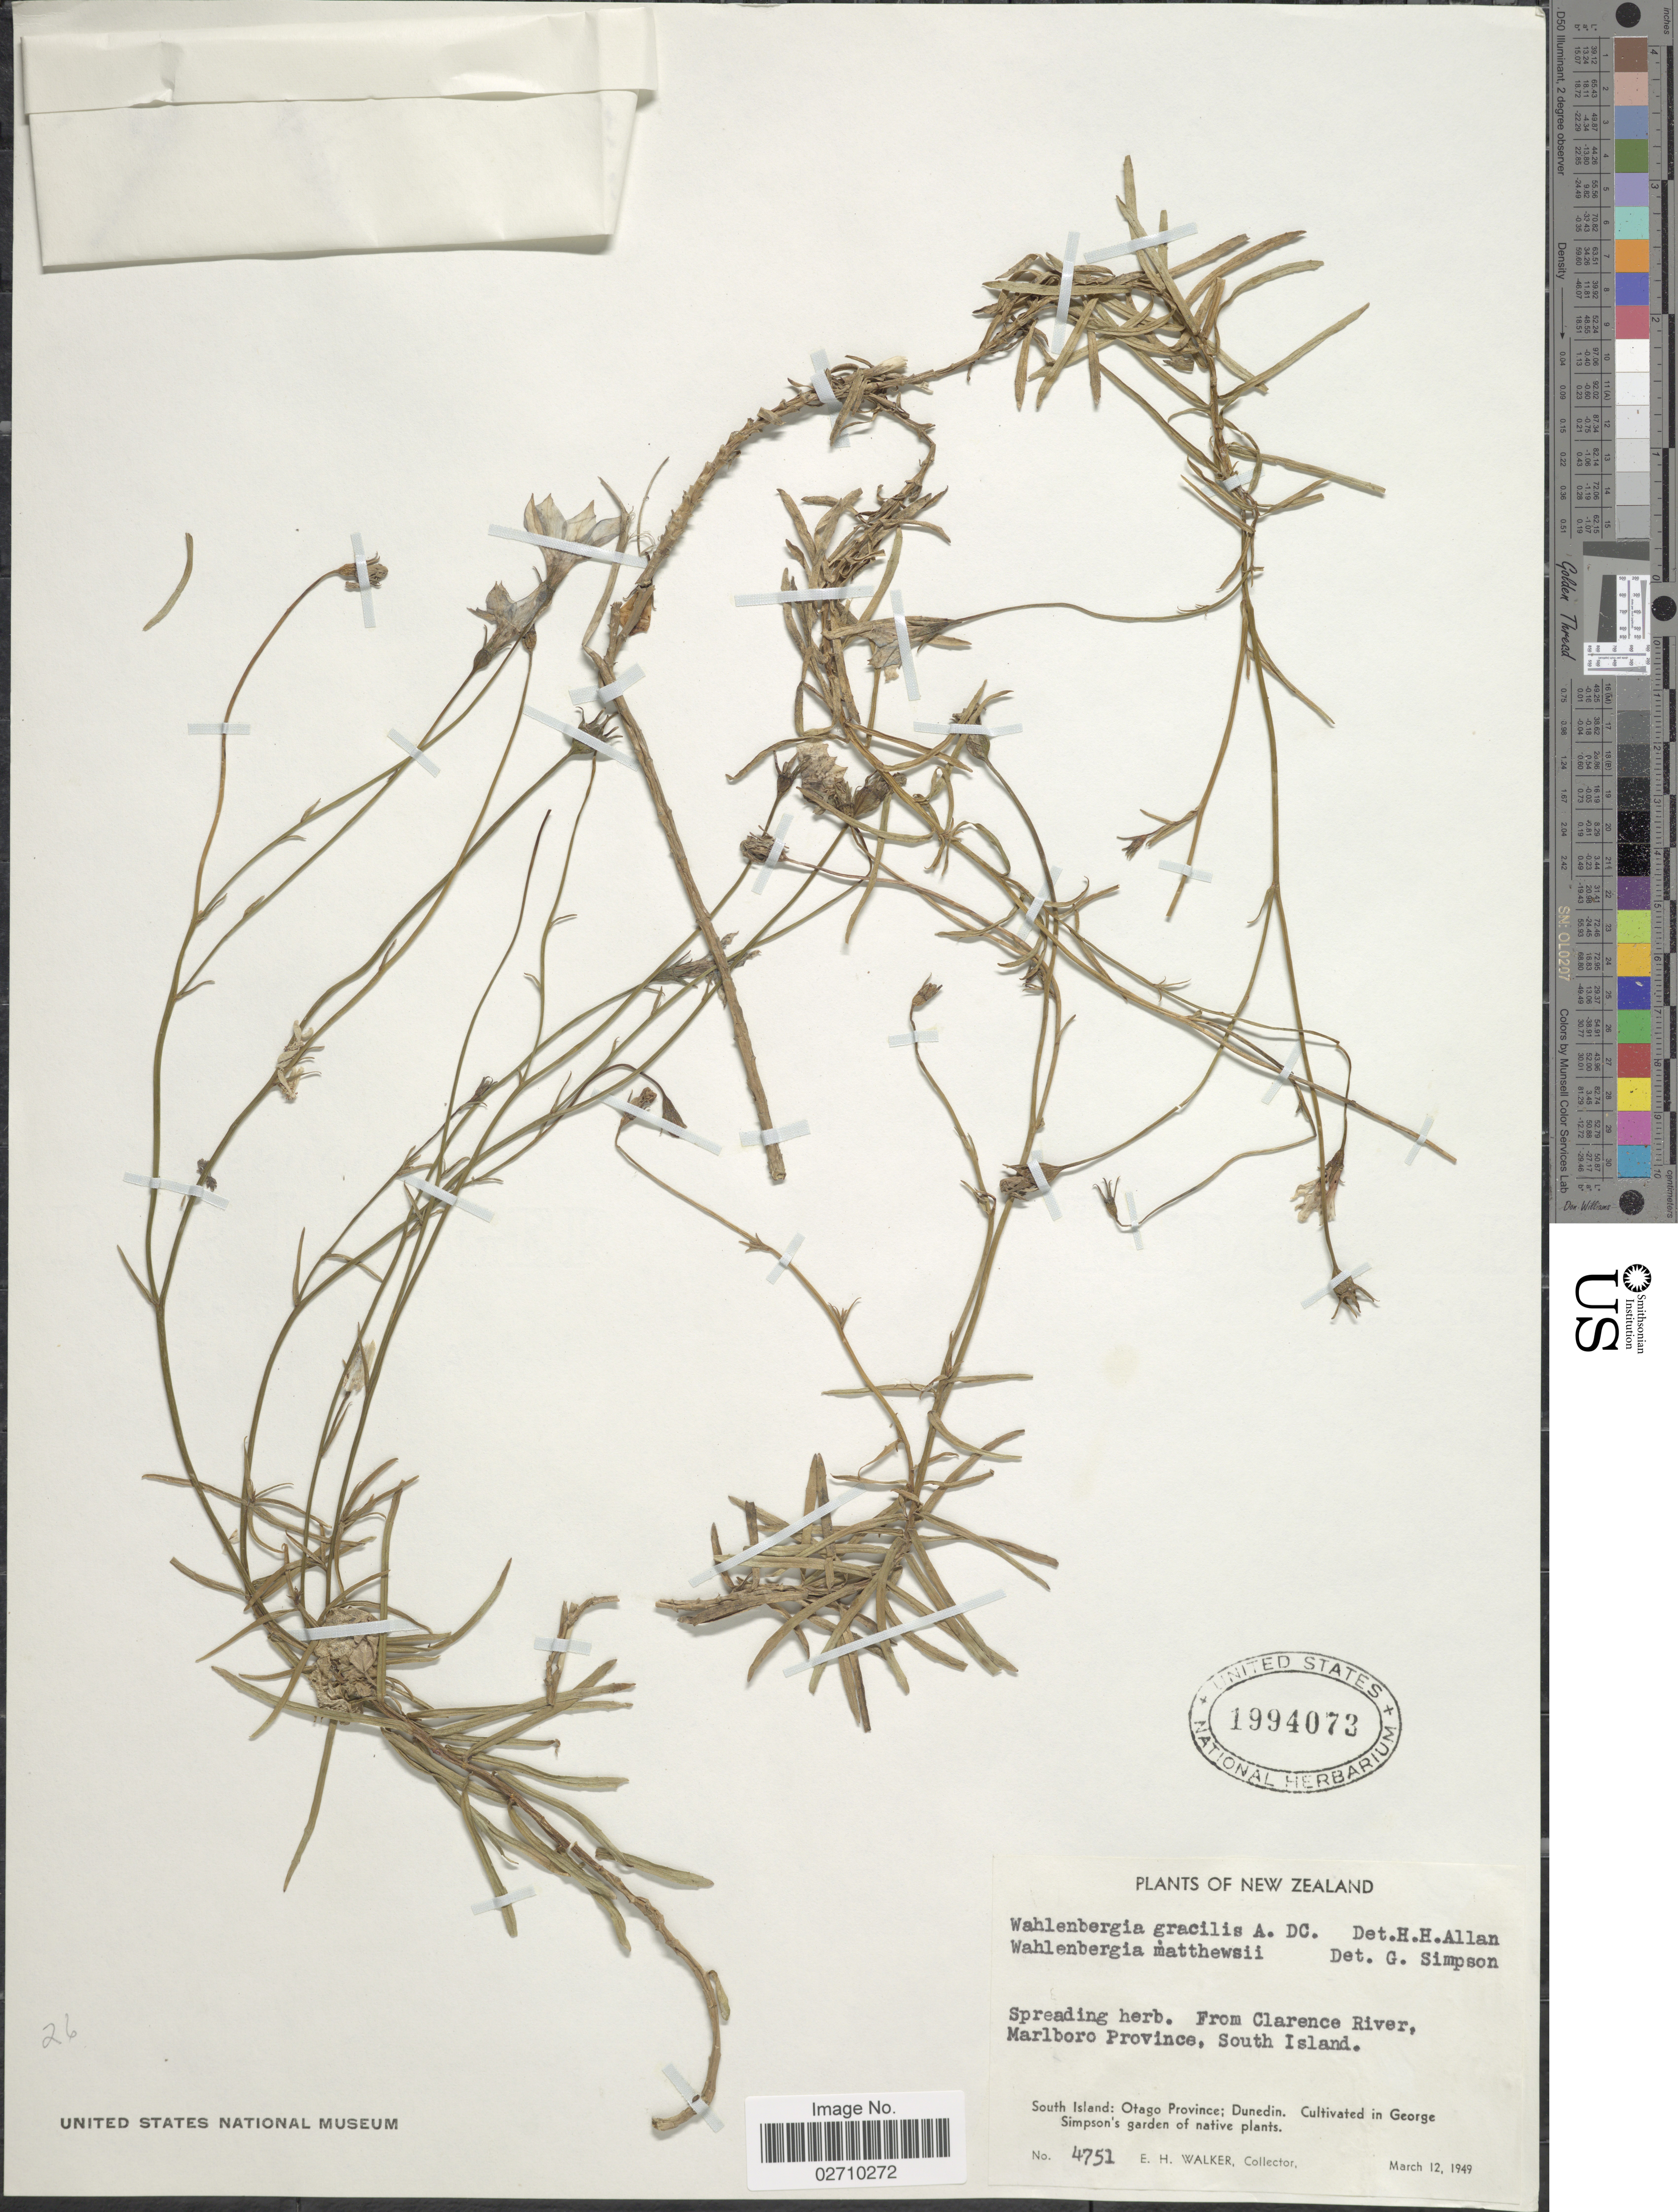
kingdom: Plantae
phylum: Tracheophyta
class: Magnoliopsida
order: Asterales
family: Campanulaceae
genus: Wahlenbergia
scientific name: Wahlenbergia gracilis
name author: A. DC.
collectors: E. H. Walker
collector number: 4751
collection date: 1949-03-12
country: New Zealand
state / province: Marlborough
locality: From Clarence River, Marlboro Province, South Island. Otago Province; Dunedin. George Simpson's garden of native plants.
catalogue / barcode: US 1994073